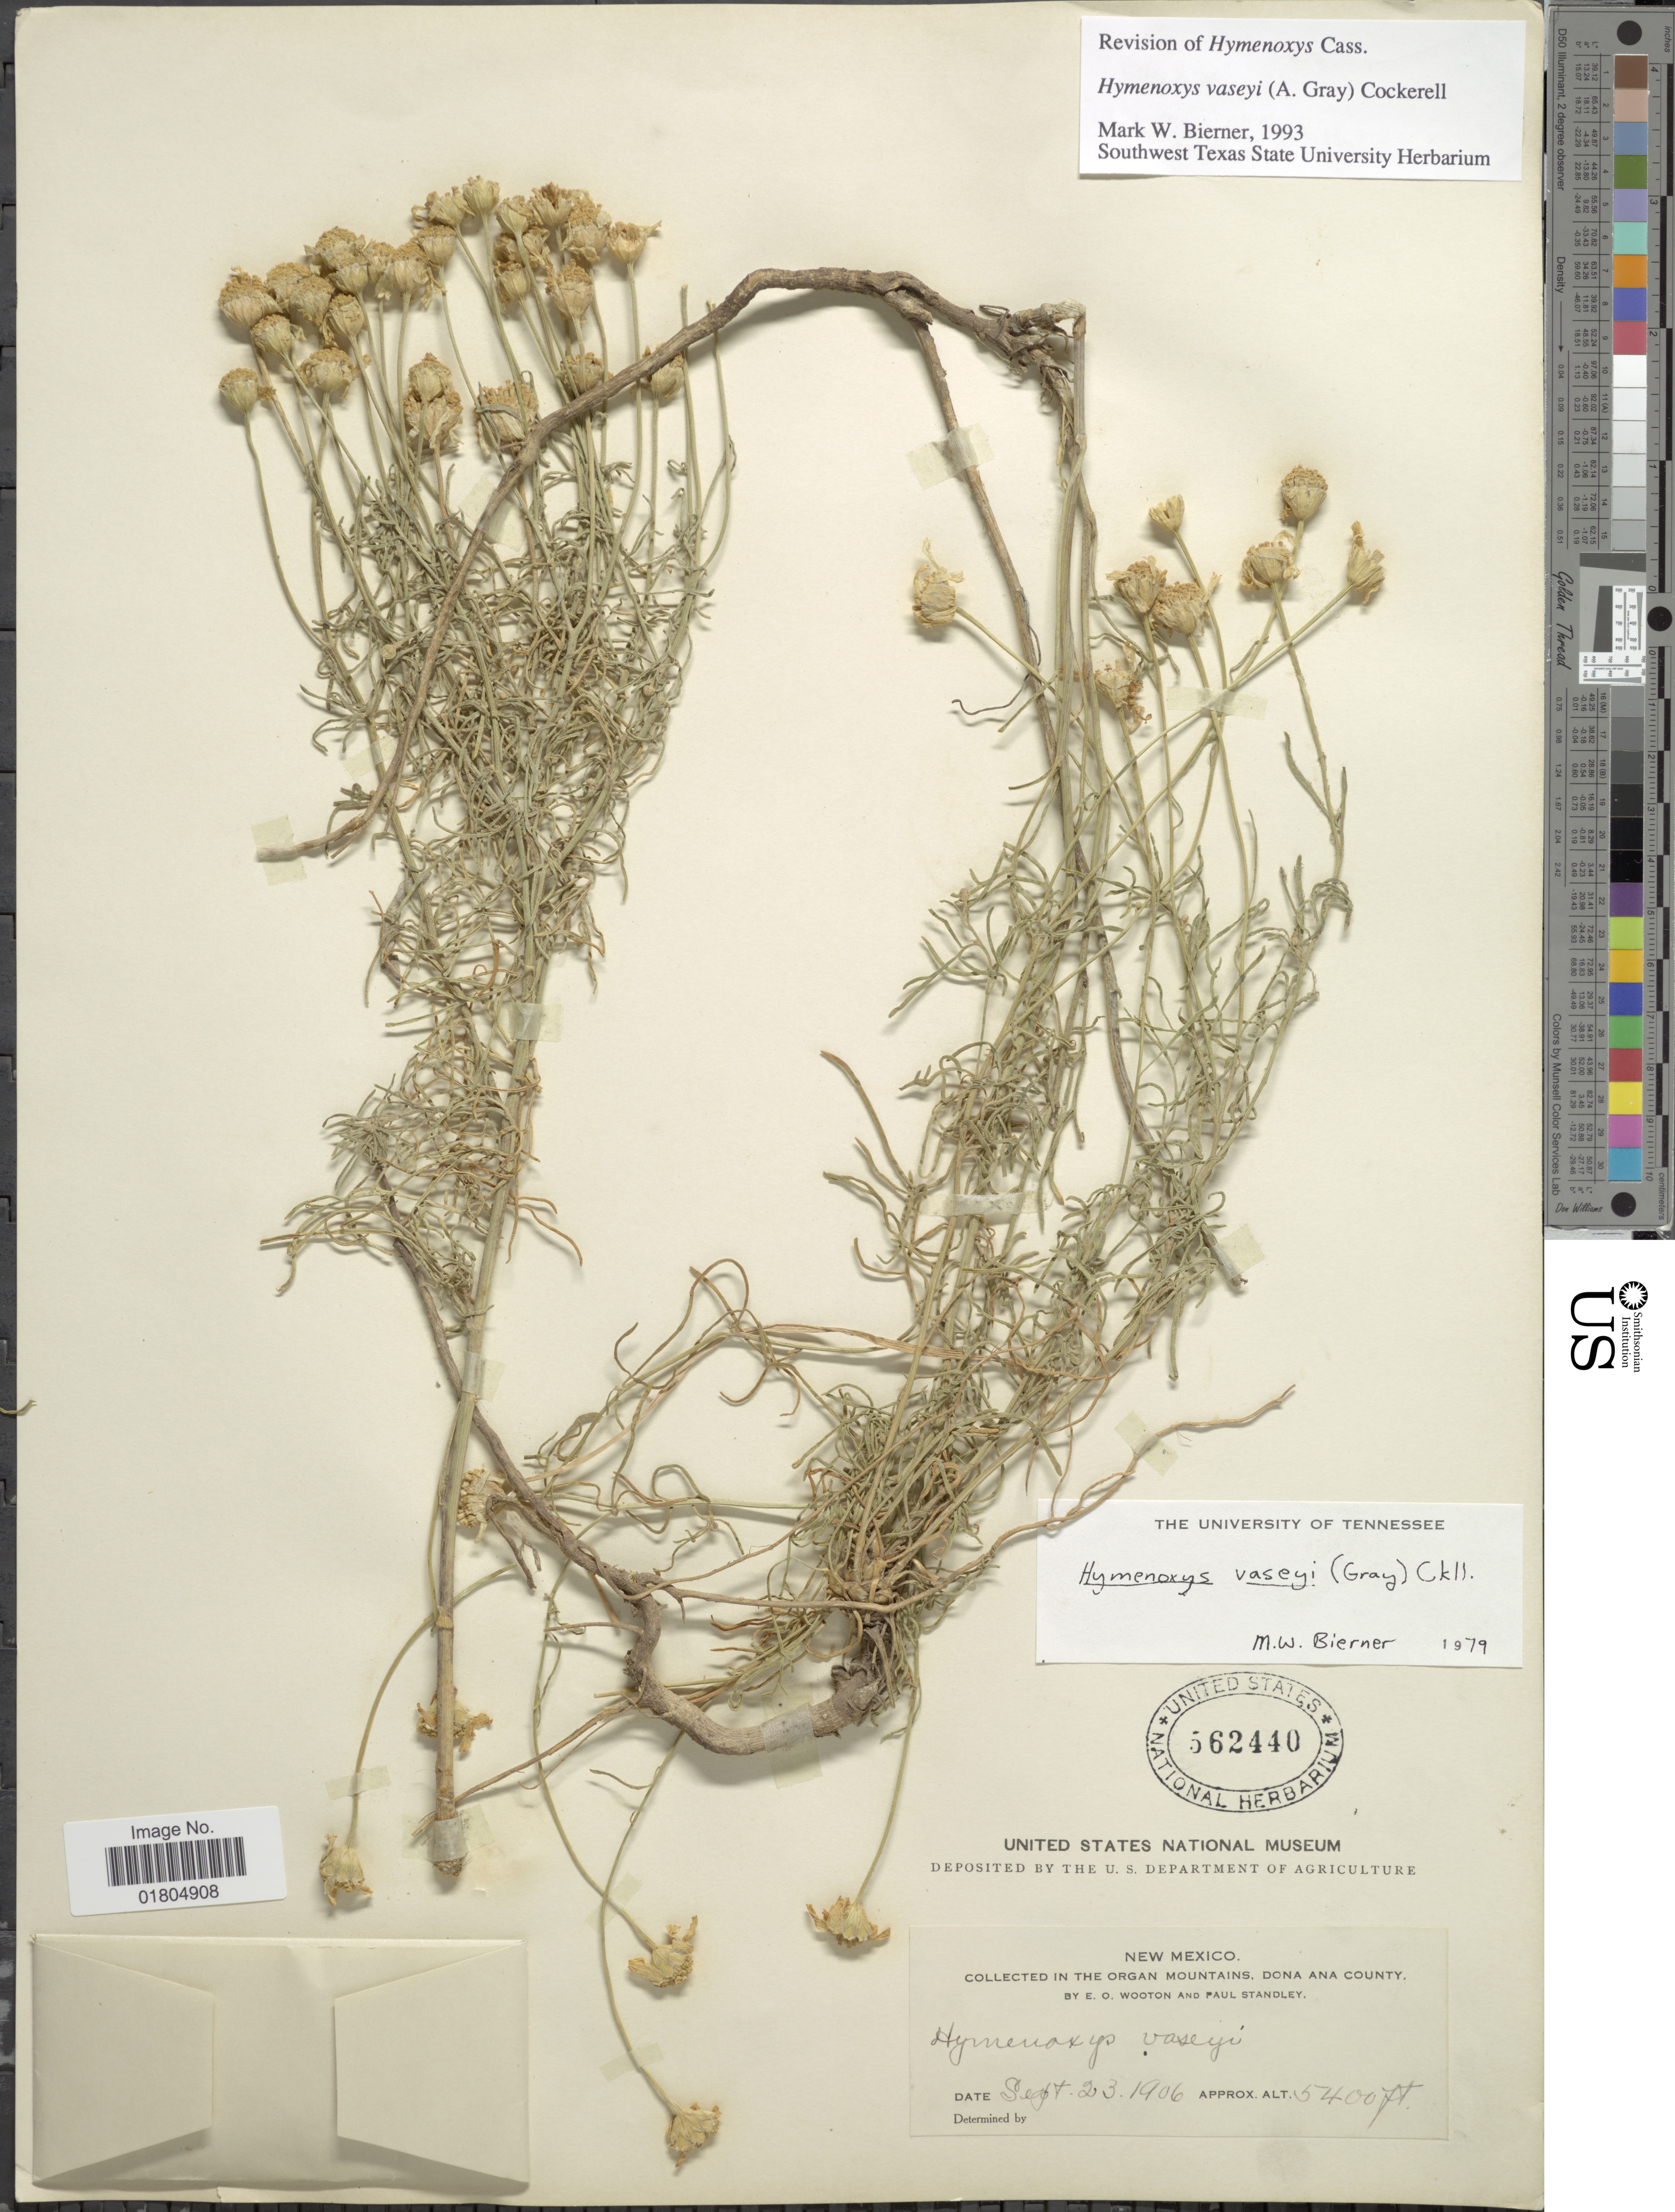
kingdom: Plantae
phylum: Tracheophyta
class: Magnoliopsida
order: Asterales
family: Asteraceae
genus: Hymenoxys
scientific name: Hymenoxys vaseyi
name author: (A. Gray) Cockerell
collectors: E. O. Wooton & P. C. Standley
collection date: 1906-09-23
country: United States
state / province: New Mexico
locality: Organ Mountains, Dona Ana County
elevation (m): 1646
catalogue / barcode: US 562440